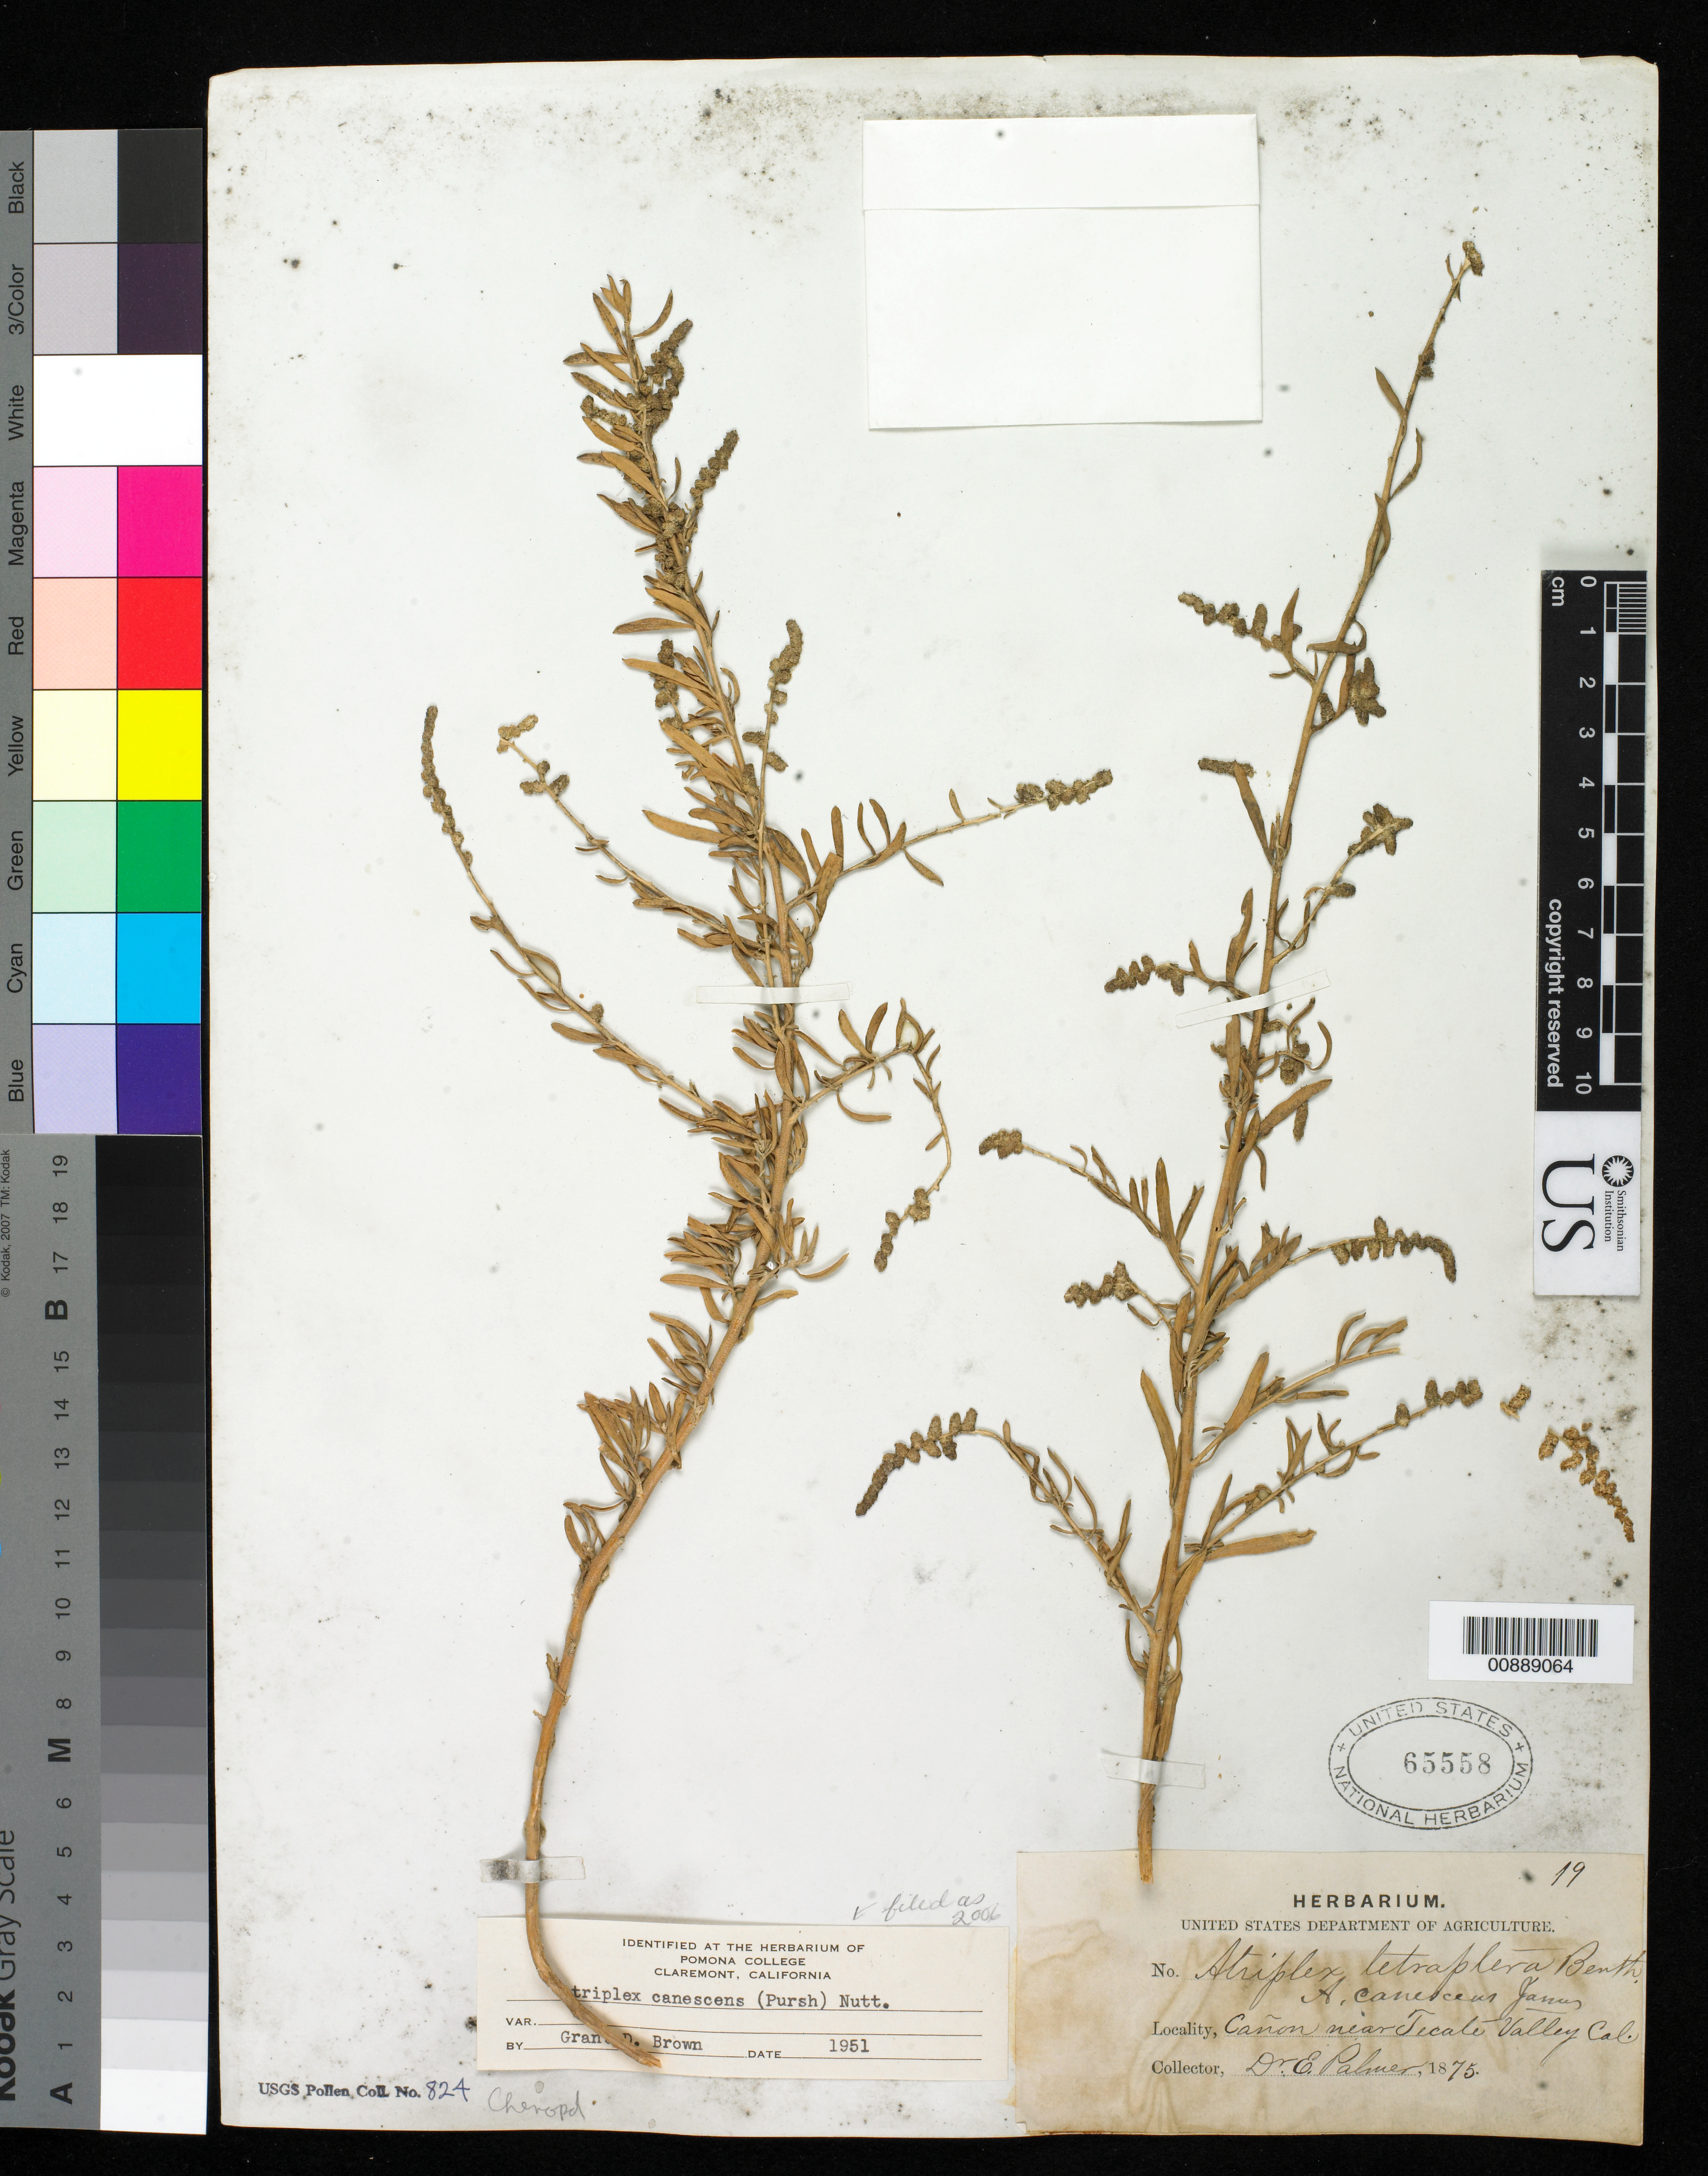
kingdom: Plantae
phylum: Tracheophyta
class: Magnoliopsida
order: Caryophyllales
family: Amaranthaceae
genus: Atriplex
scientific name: Atriplex canescens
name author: (Pursh) Nutt.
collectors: E. Palmer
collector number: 19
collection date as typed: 1875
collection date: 1875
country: United States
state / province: California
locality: Cañon near Tecate Valley, California.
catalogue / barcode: US 65558